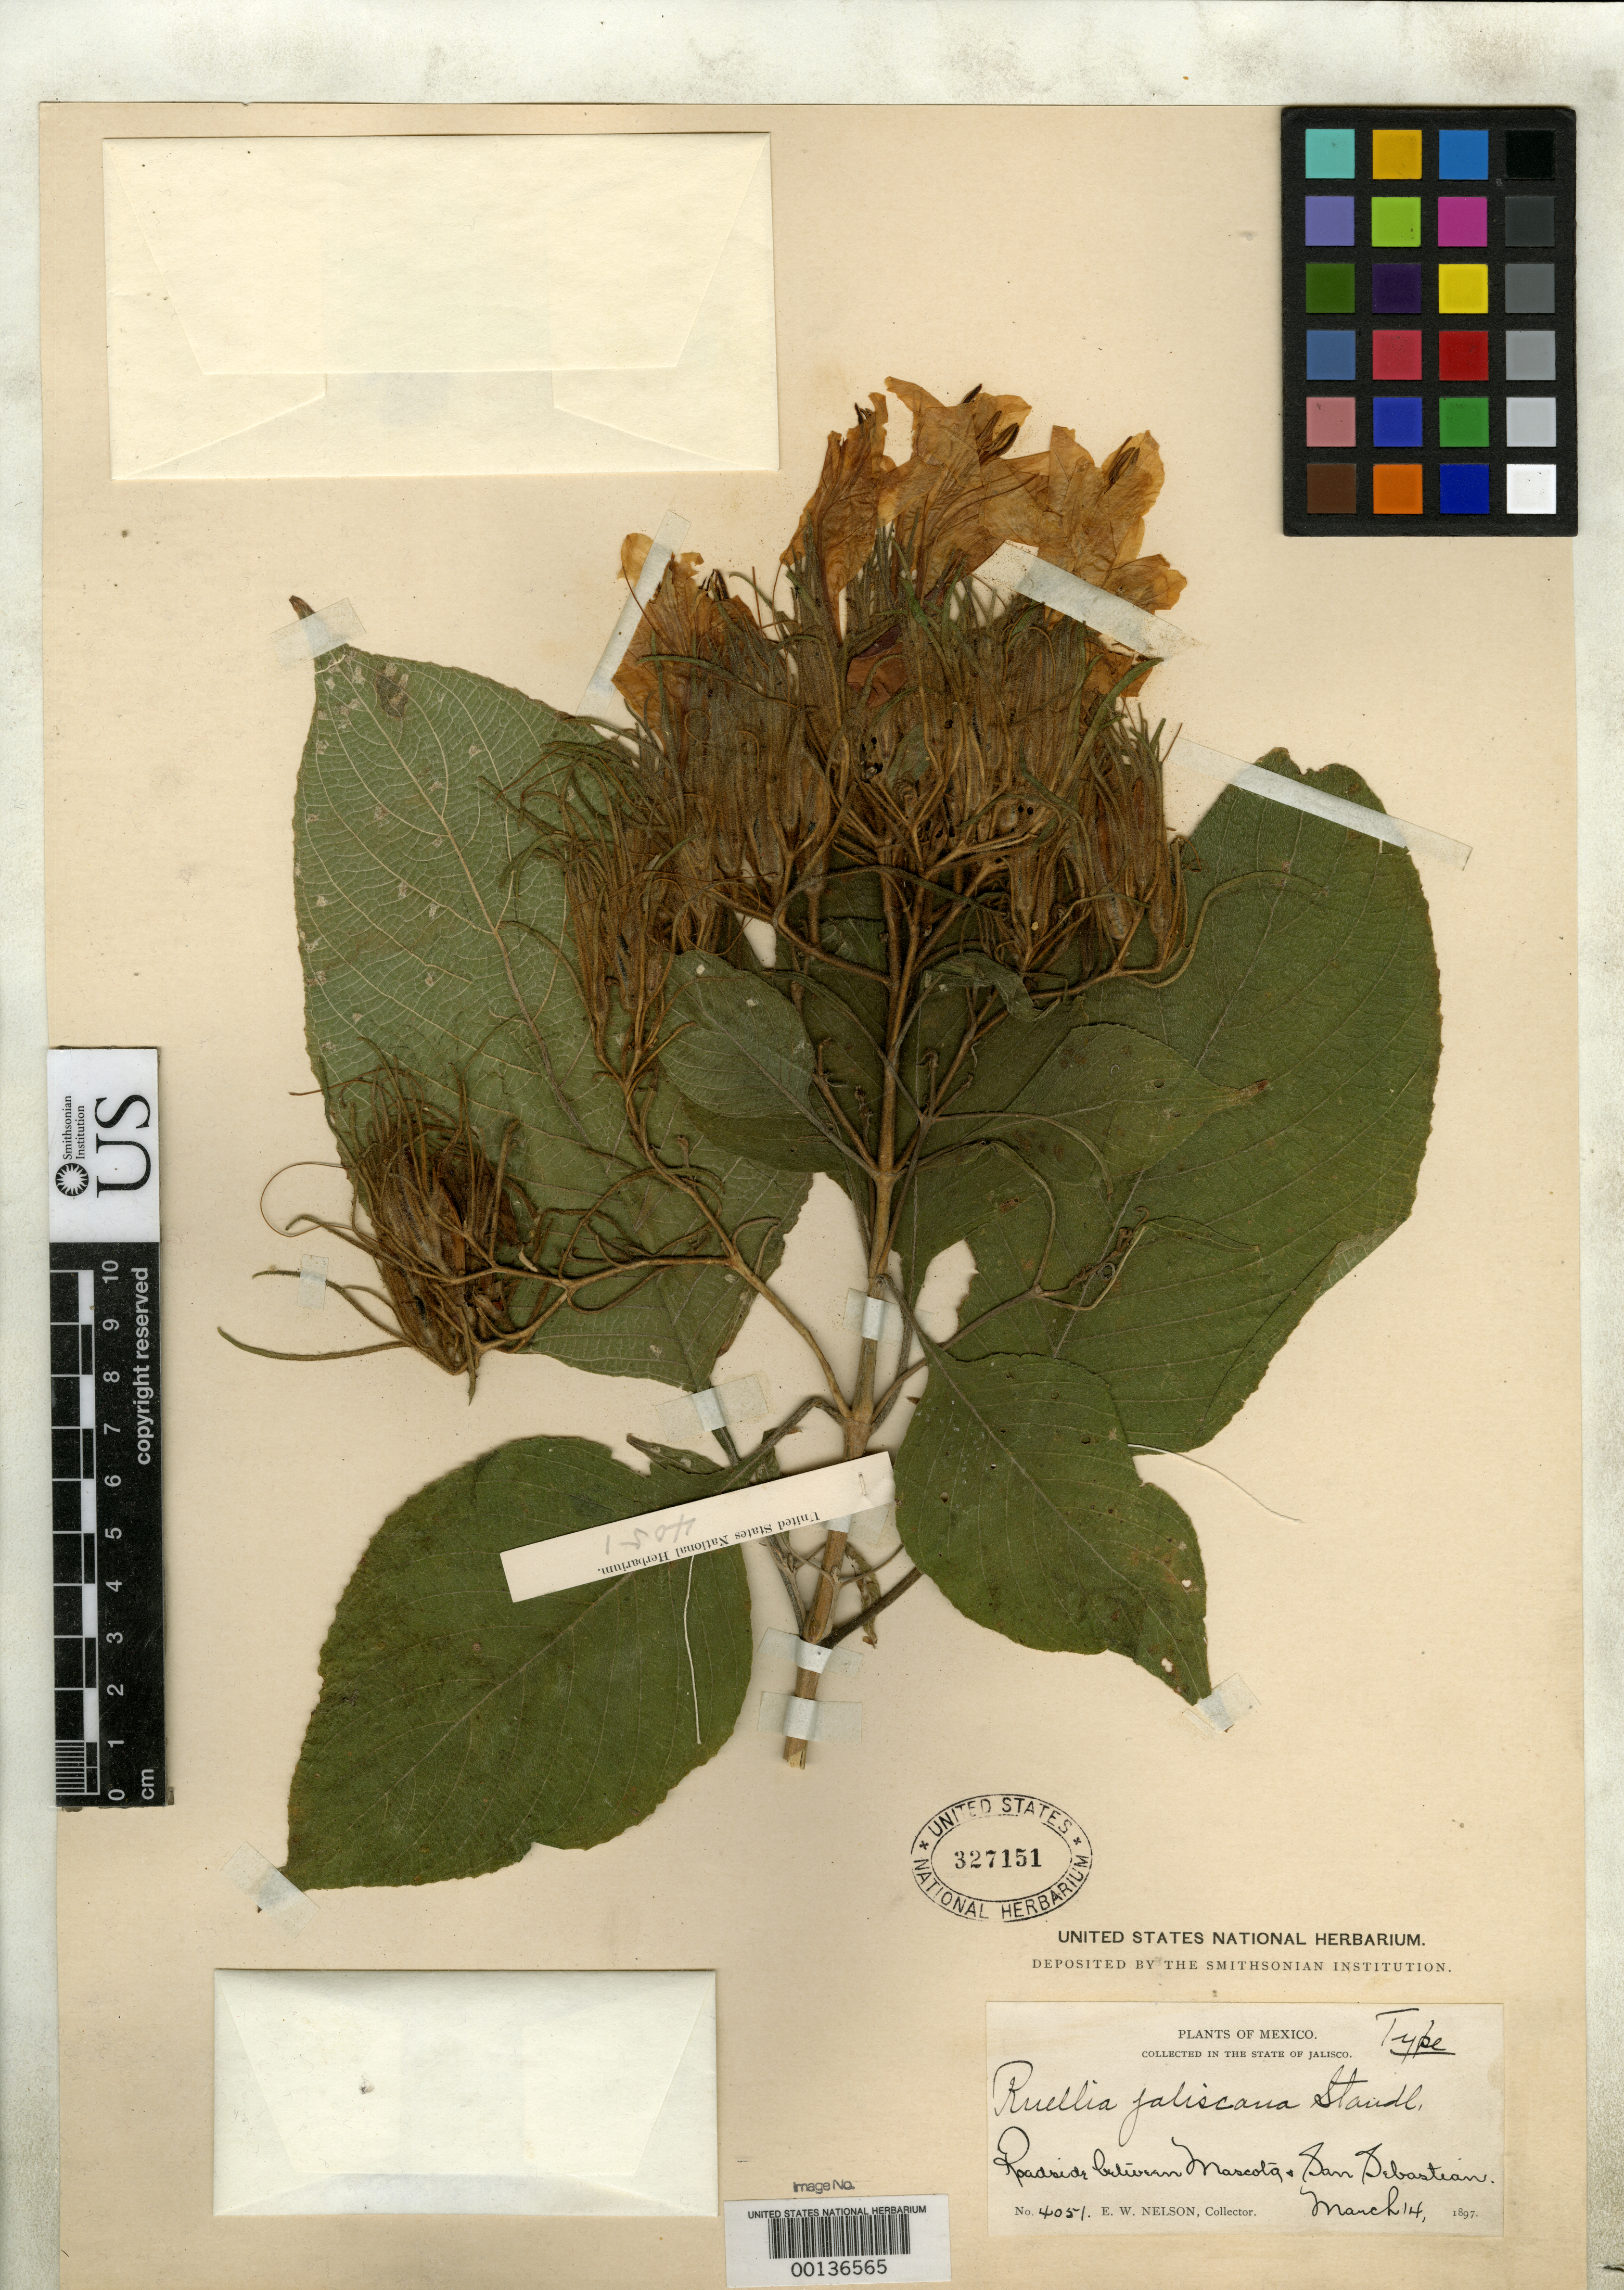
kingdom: Plantae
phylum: Tracheophyta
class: Magnoliopsida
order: Lamiales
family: Acanthaceae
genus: Ruellia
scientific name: Ruellia jaliscana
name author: Standl.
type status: Holotype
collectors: E. W. Nelson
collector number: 4051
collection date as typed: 14 Mar 1897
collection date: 1897-03-14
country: Mexico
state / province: Jalisco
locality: Between Mascota and San Sebastian.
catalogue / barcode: US 327151